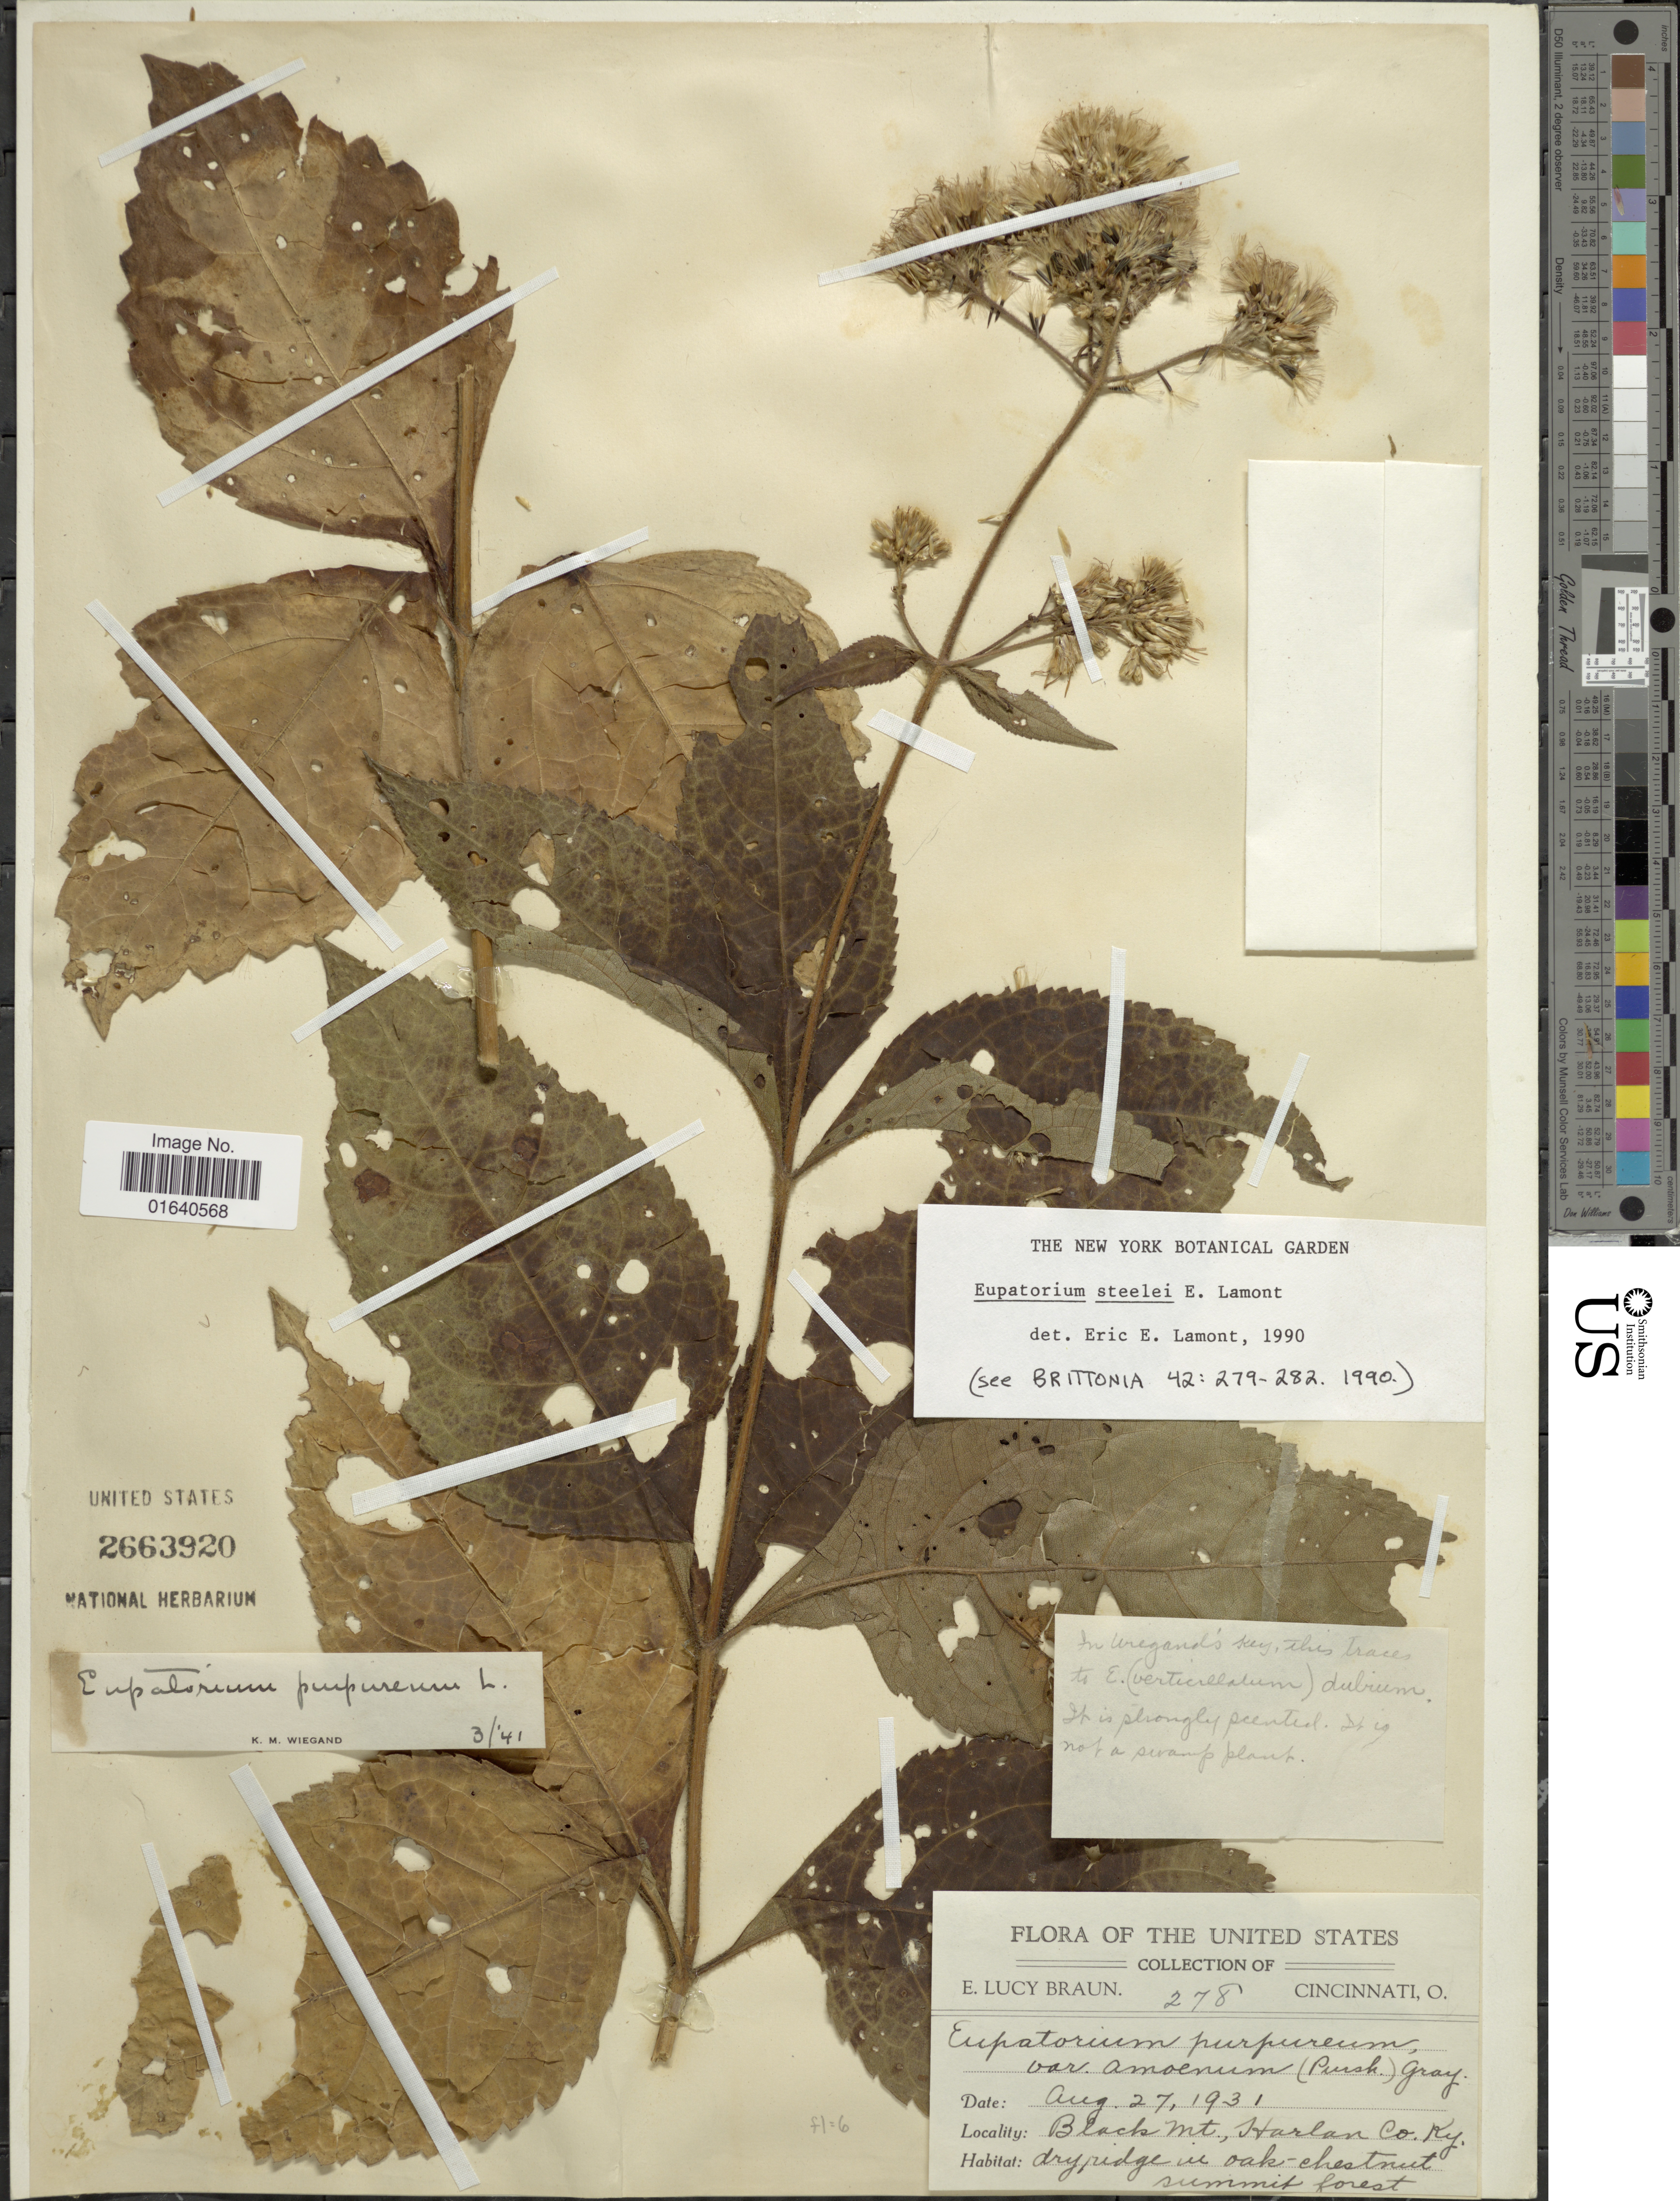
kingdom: Plantae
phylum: Tracheophyta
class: Magnoliopsida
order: Asterales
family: Asteraceae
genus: Eupatorium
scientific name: Eupatorium steelei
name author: E.E. Lamont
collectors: E. L. Braun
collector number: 278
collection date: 1931-08-27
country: United States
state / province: Kentucky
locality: The United States, Black Mt., Harlan Co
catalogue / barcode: US 2663920